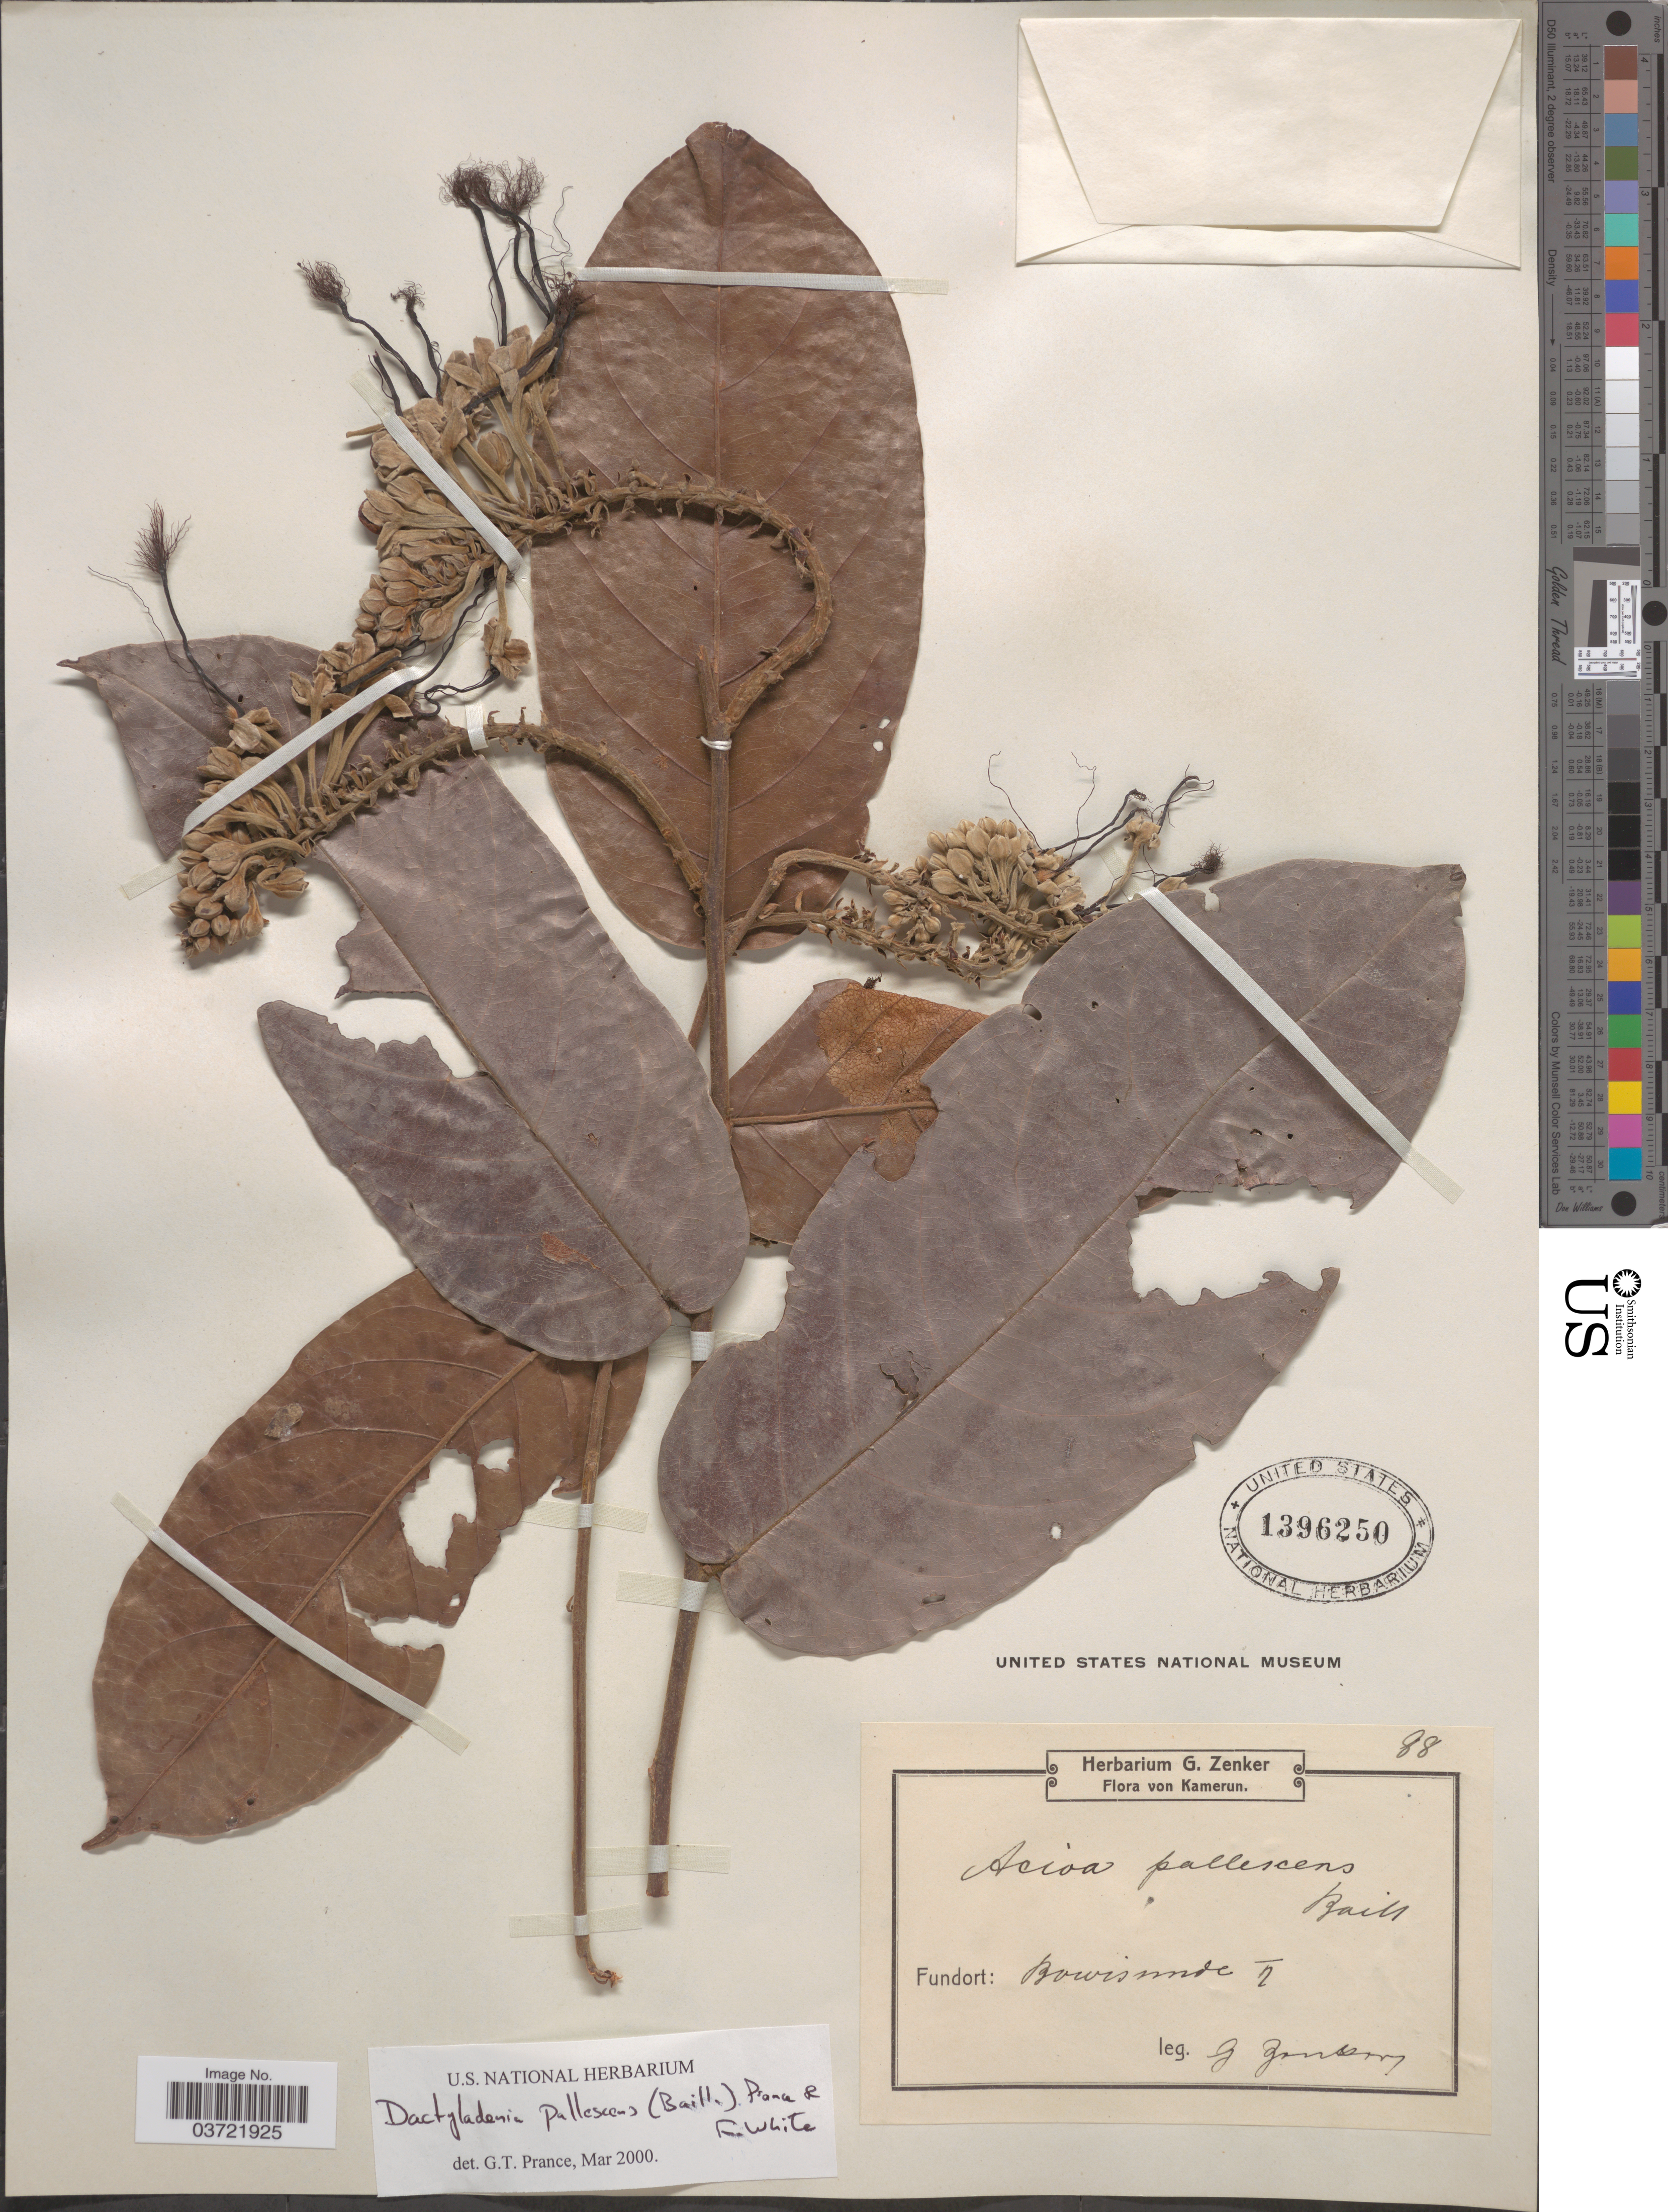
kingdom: Plantae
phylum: Tracheophyta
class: Magnoliopsida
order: Malpighiales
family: Chrysobalanaceae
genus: Dactyladenia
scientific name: Dactyladenia pallescens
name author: (Baill.) Prance & F. White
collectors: G. A. Zenker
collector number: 88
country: Cameroon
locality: Bowisunde [interpreted].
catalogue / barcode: US 1396250